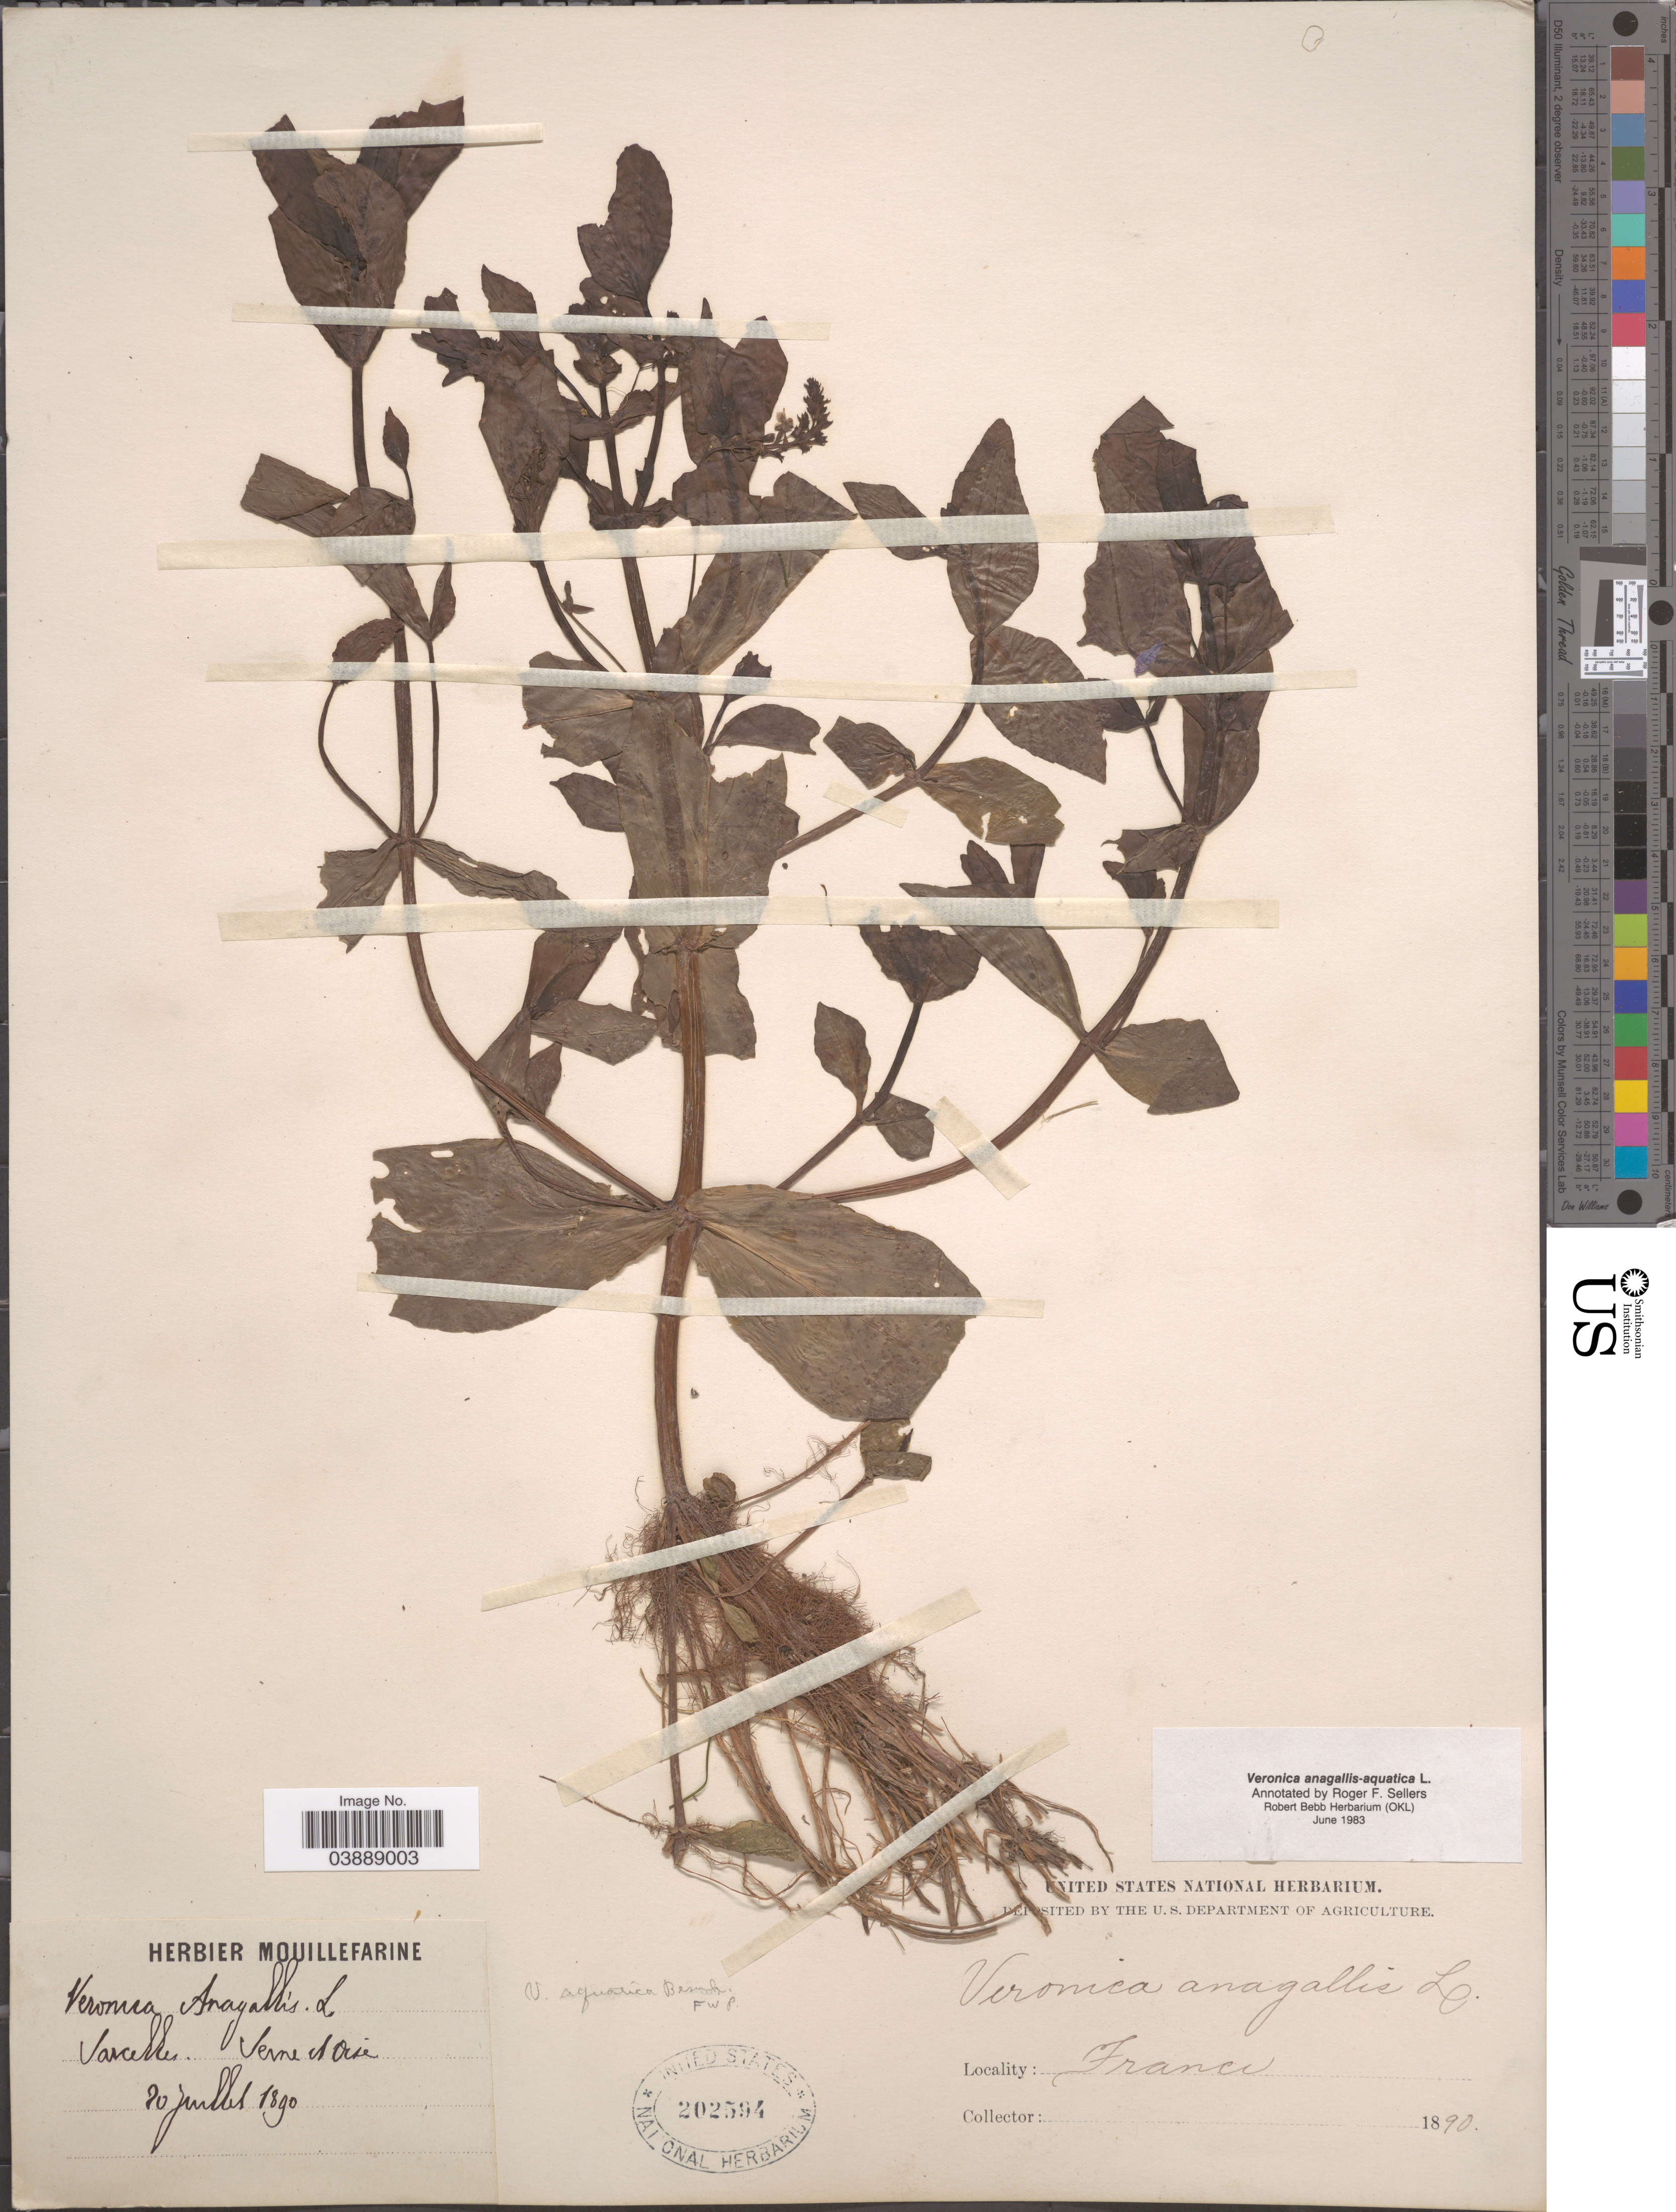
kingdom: Plantae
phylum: Tracheophyta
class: Magnoliopsida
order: Lamiales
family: Plantaginaceae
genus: Veronica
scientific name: Veronica anagallis-aquatica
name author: L.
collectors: ex herb. Mouillefarine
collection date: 1890-07-20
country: France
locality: Sarcelles. Seine et Oise.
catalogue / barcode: US 202594